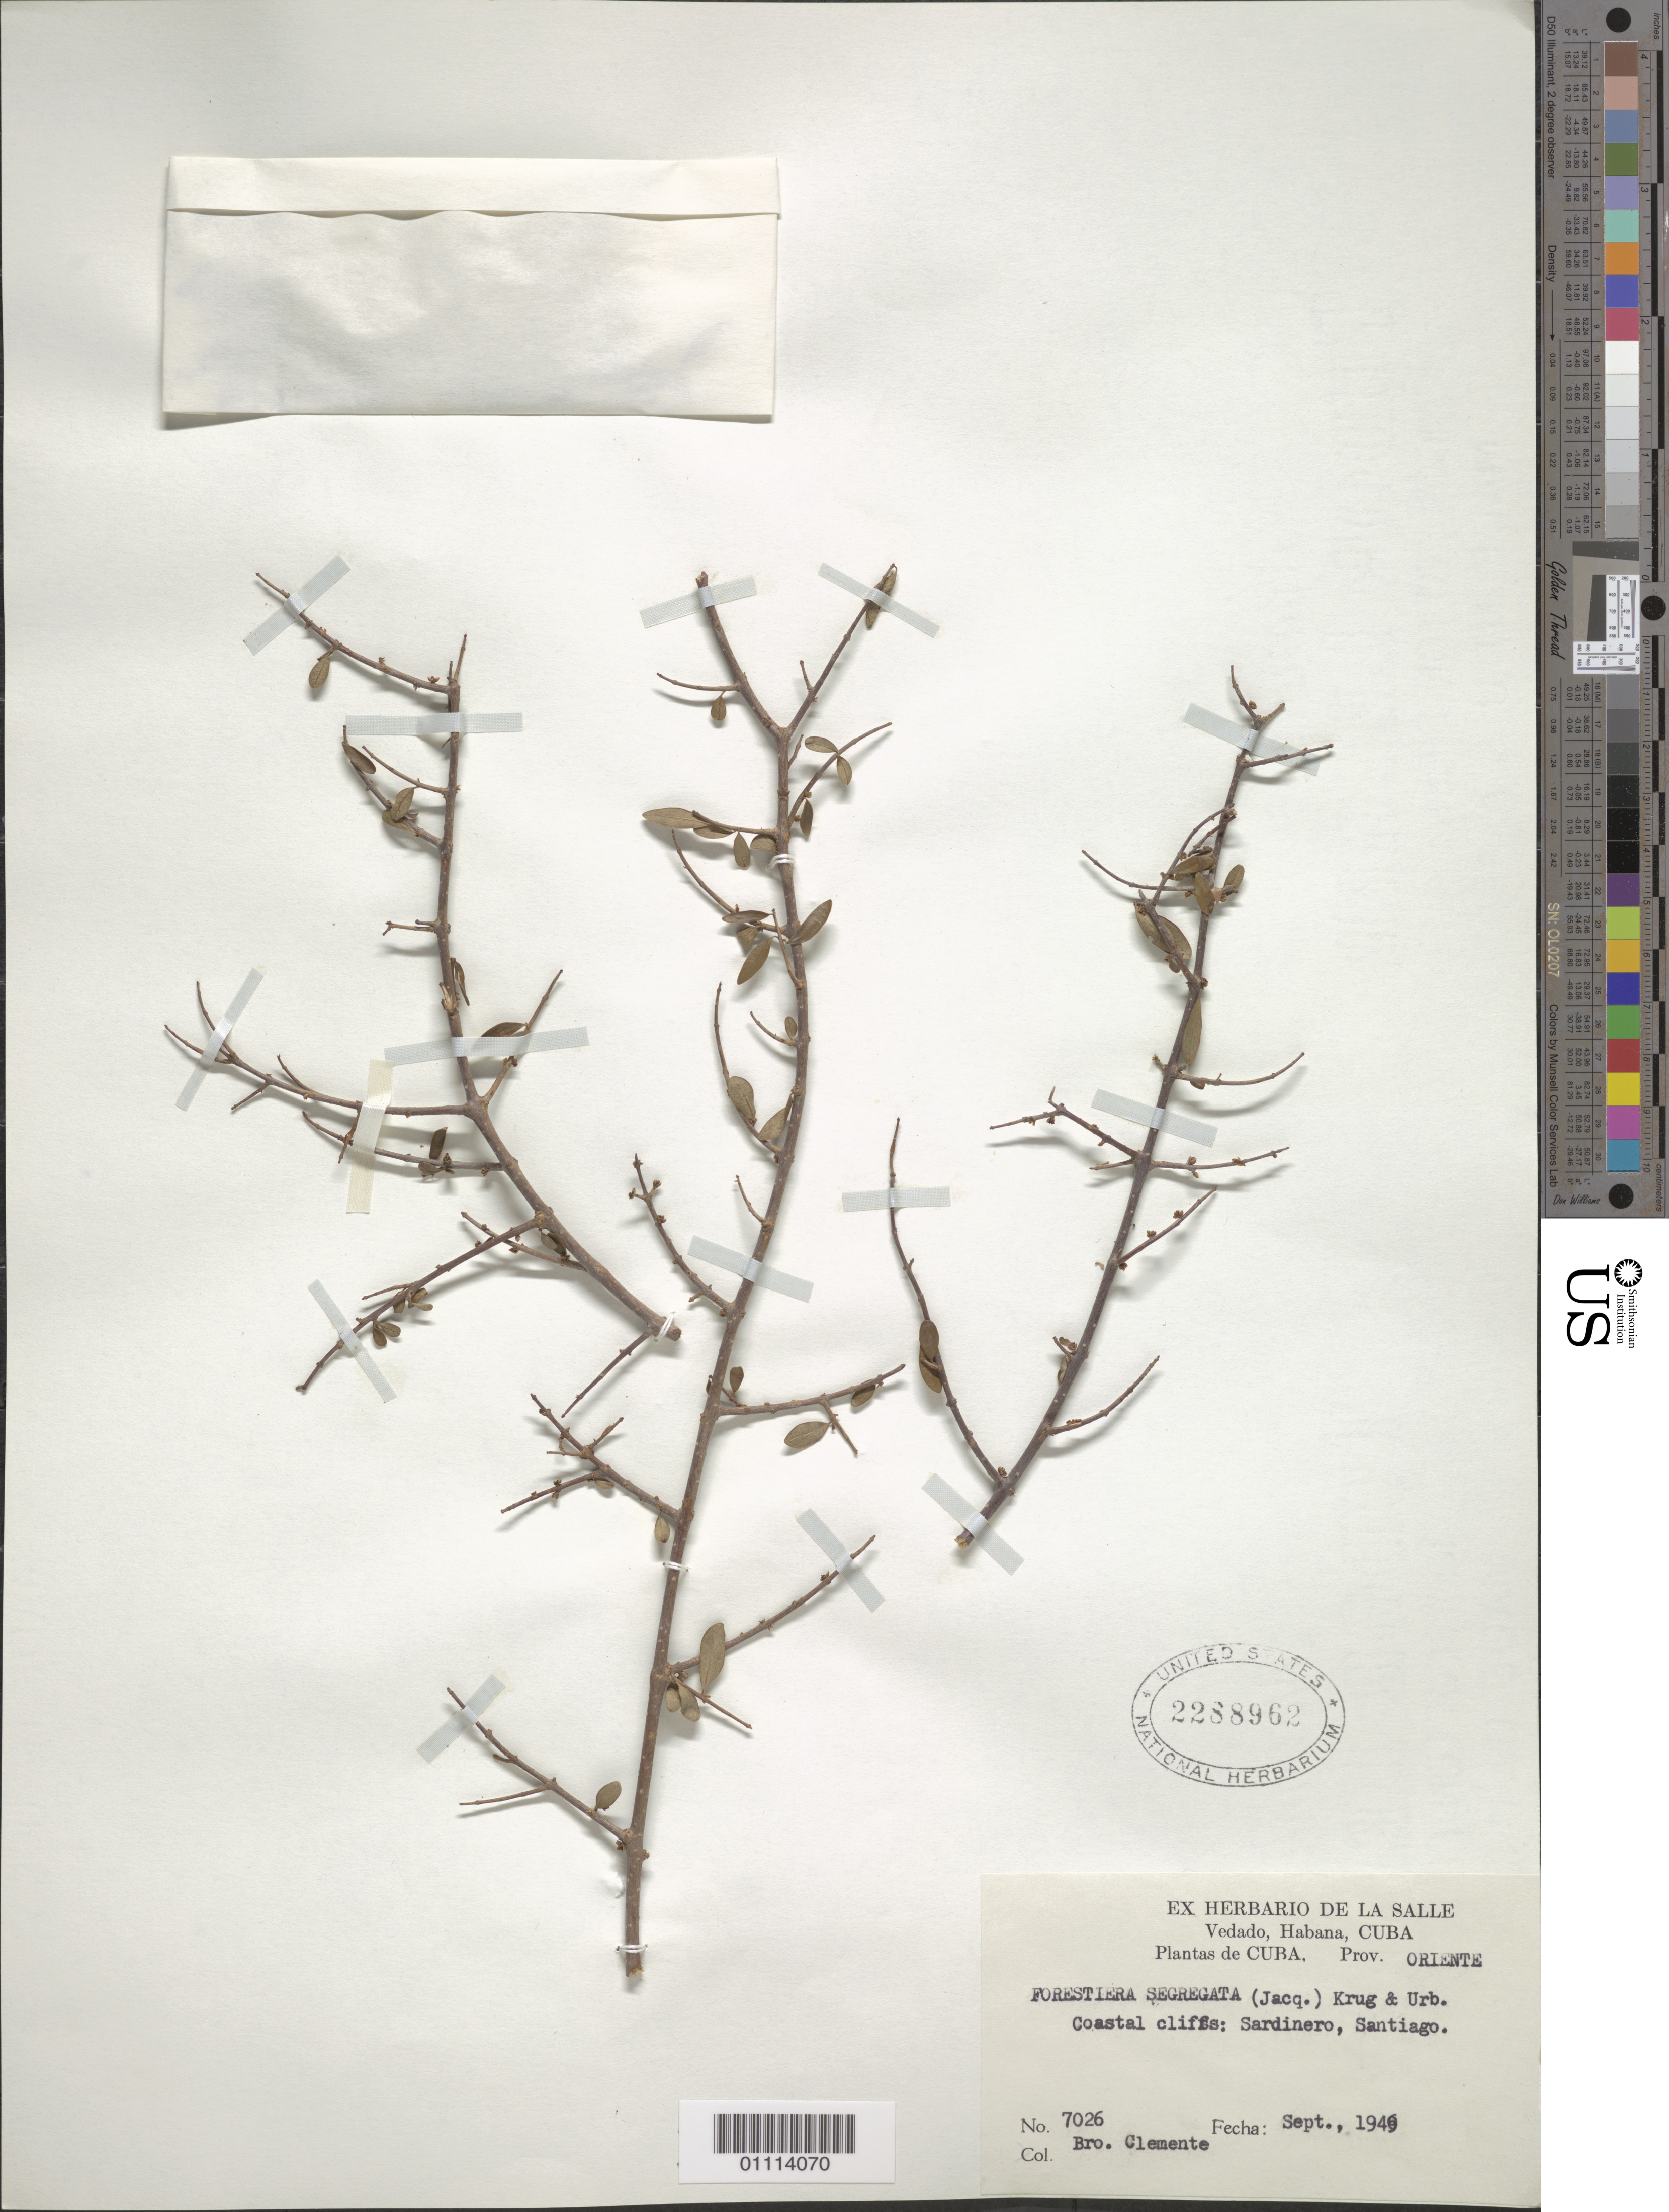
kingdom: Plantae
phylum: Tracheophyta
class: Magnoliopsida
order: Lamiales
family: Oleaceae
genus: Forestiera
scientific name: Forestiera segregata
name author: (Jacq.) Krug & Urb.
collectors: B. Clement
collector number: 7026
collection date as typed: Sep 1949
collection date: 1949-09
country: Cuba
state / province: Santiago de Cuba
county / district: Santiago De Cuba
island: Cuba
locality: Coastal cliffs: Sardinero, Santiago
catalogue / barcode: US 2288962